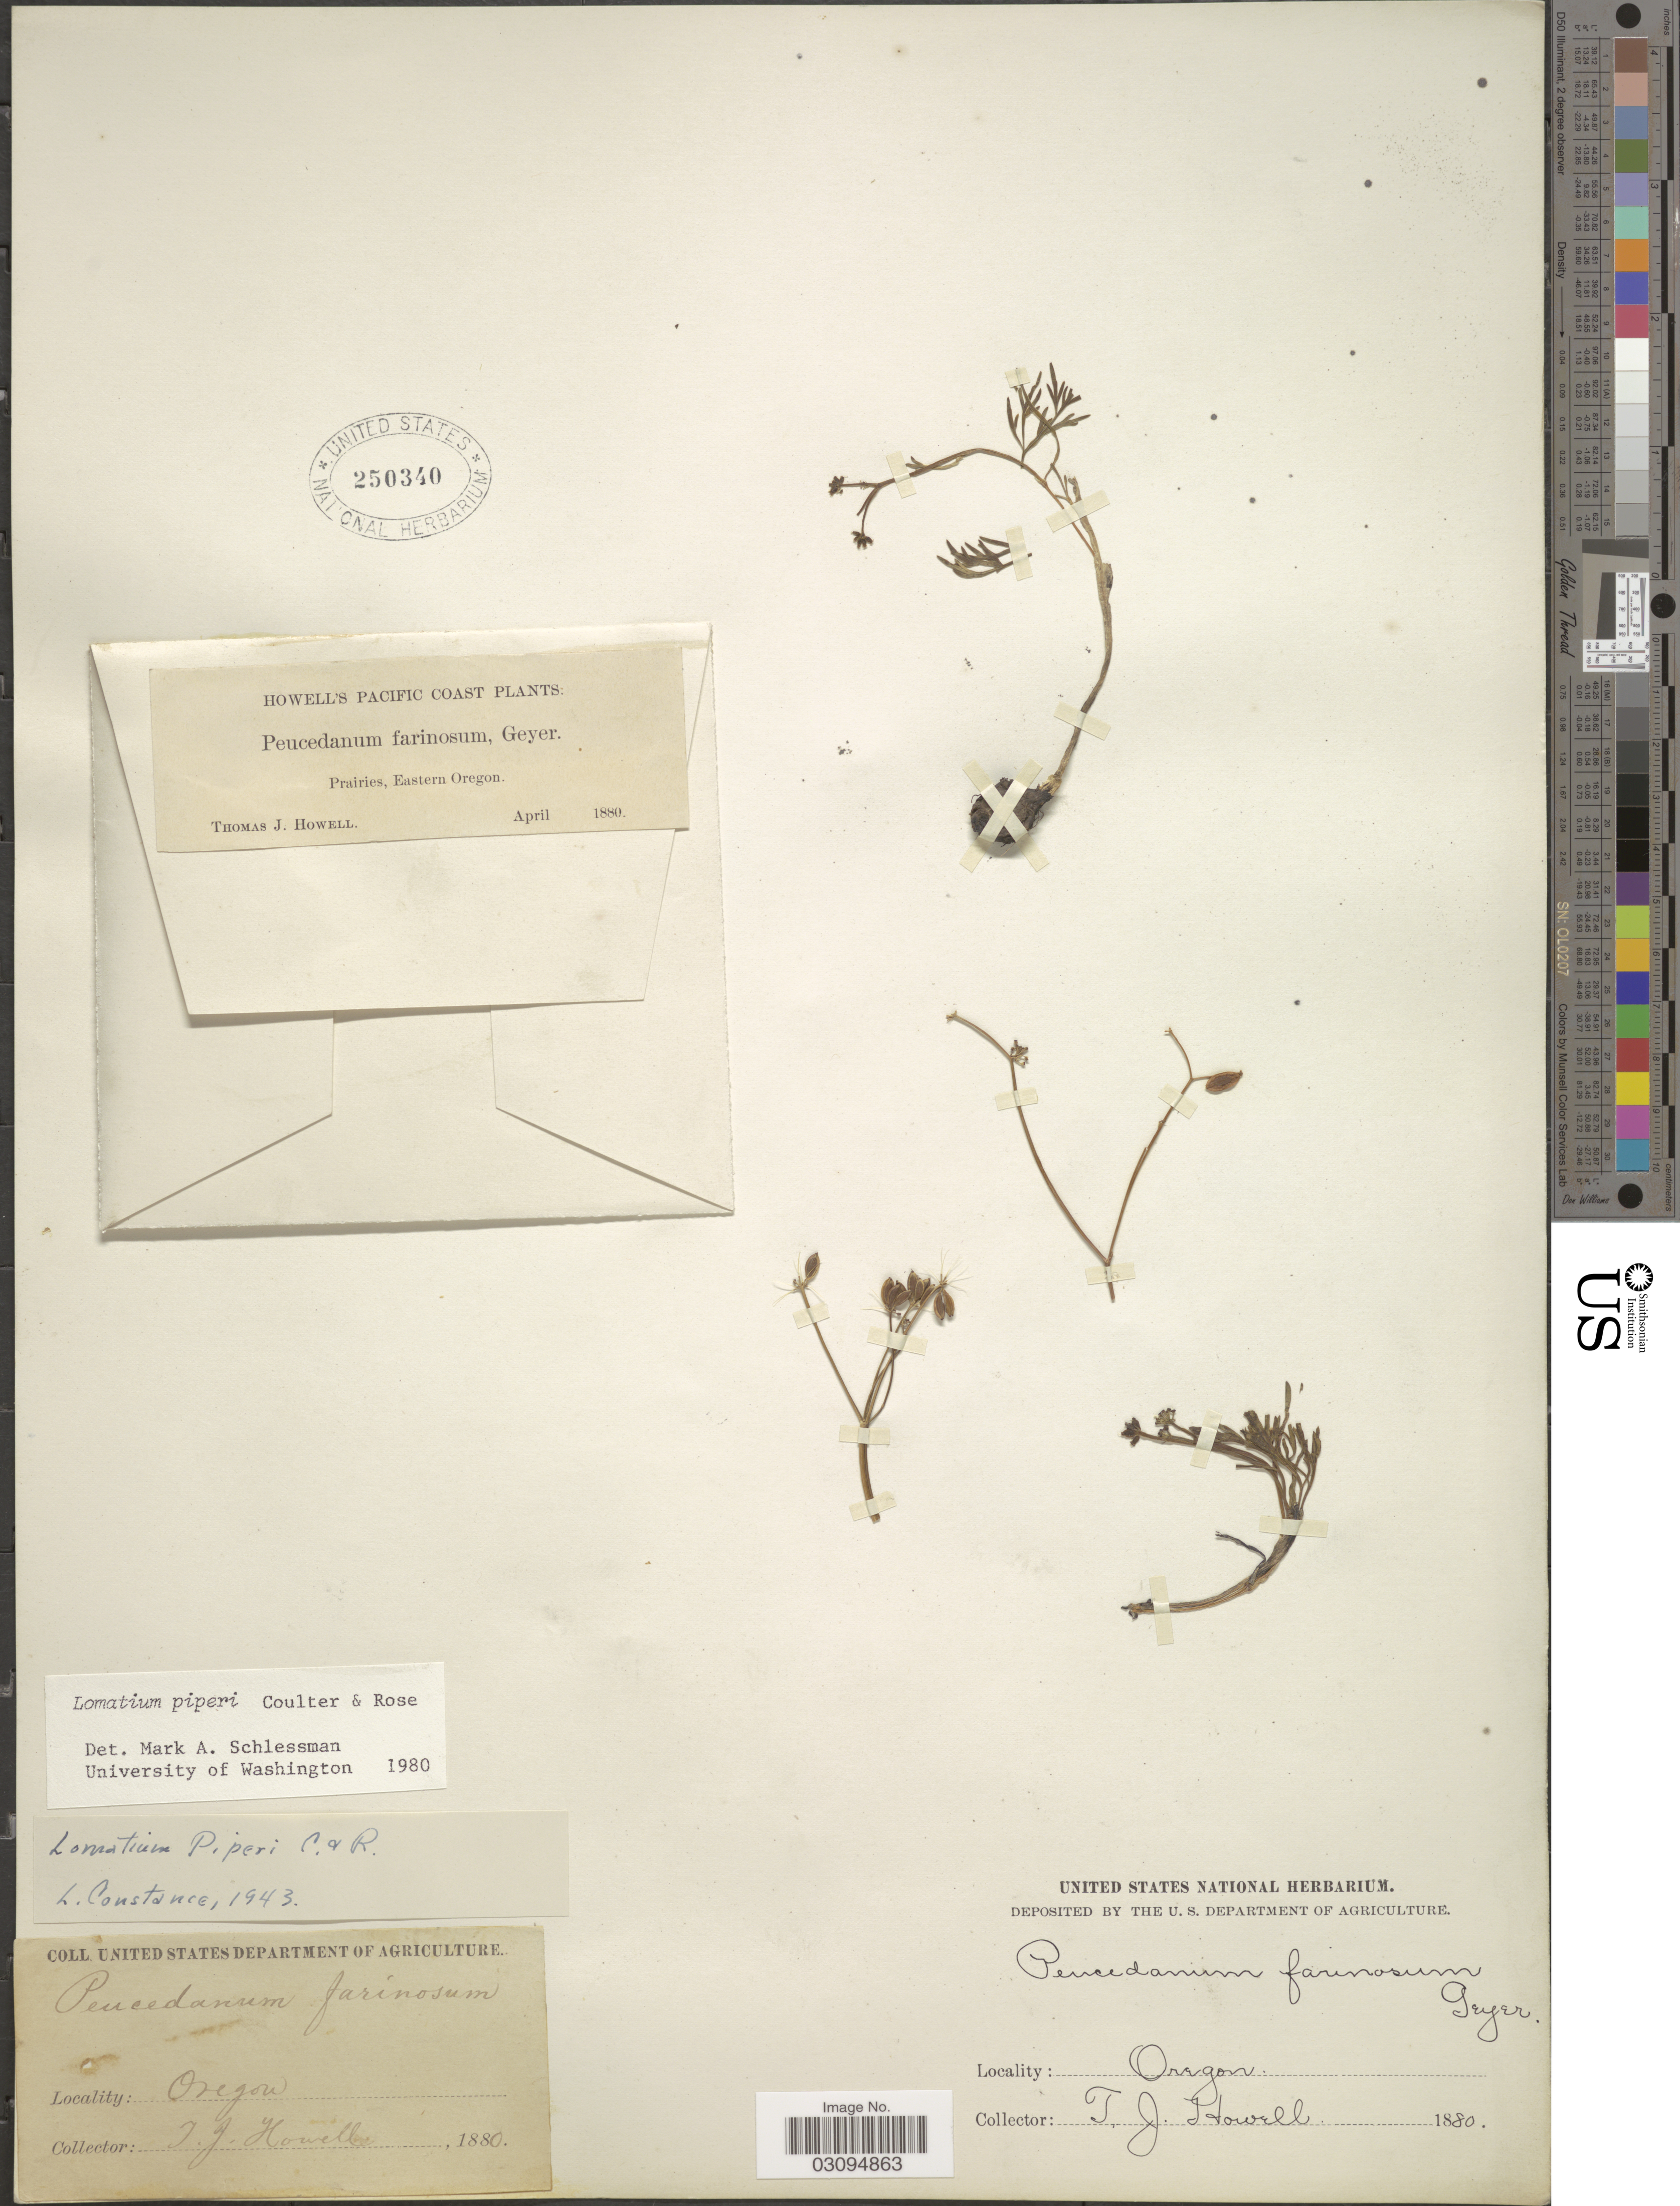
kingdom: Plantae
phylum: Tracheophyta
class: Magnoliopsida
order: Apiales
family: Apiaceae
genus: Lomatium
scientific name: Lomatium piperi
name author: J.M. Coult. & Rose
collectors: T. J. Howell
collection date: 1880-04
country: United States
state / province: Oregon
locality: Pacific Coast. Prairies, Eastern Oregon.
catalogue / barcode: US 250340